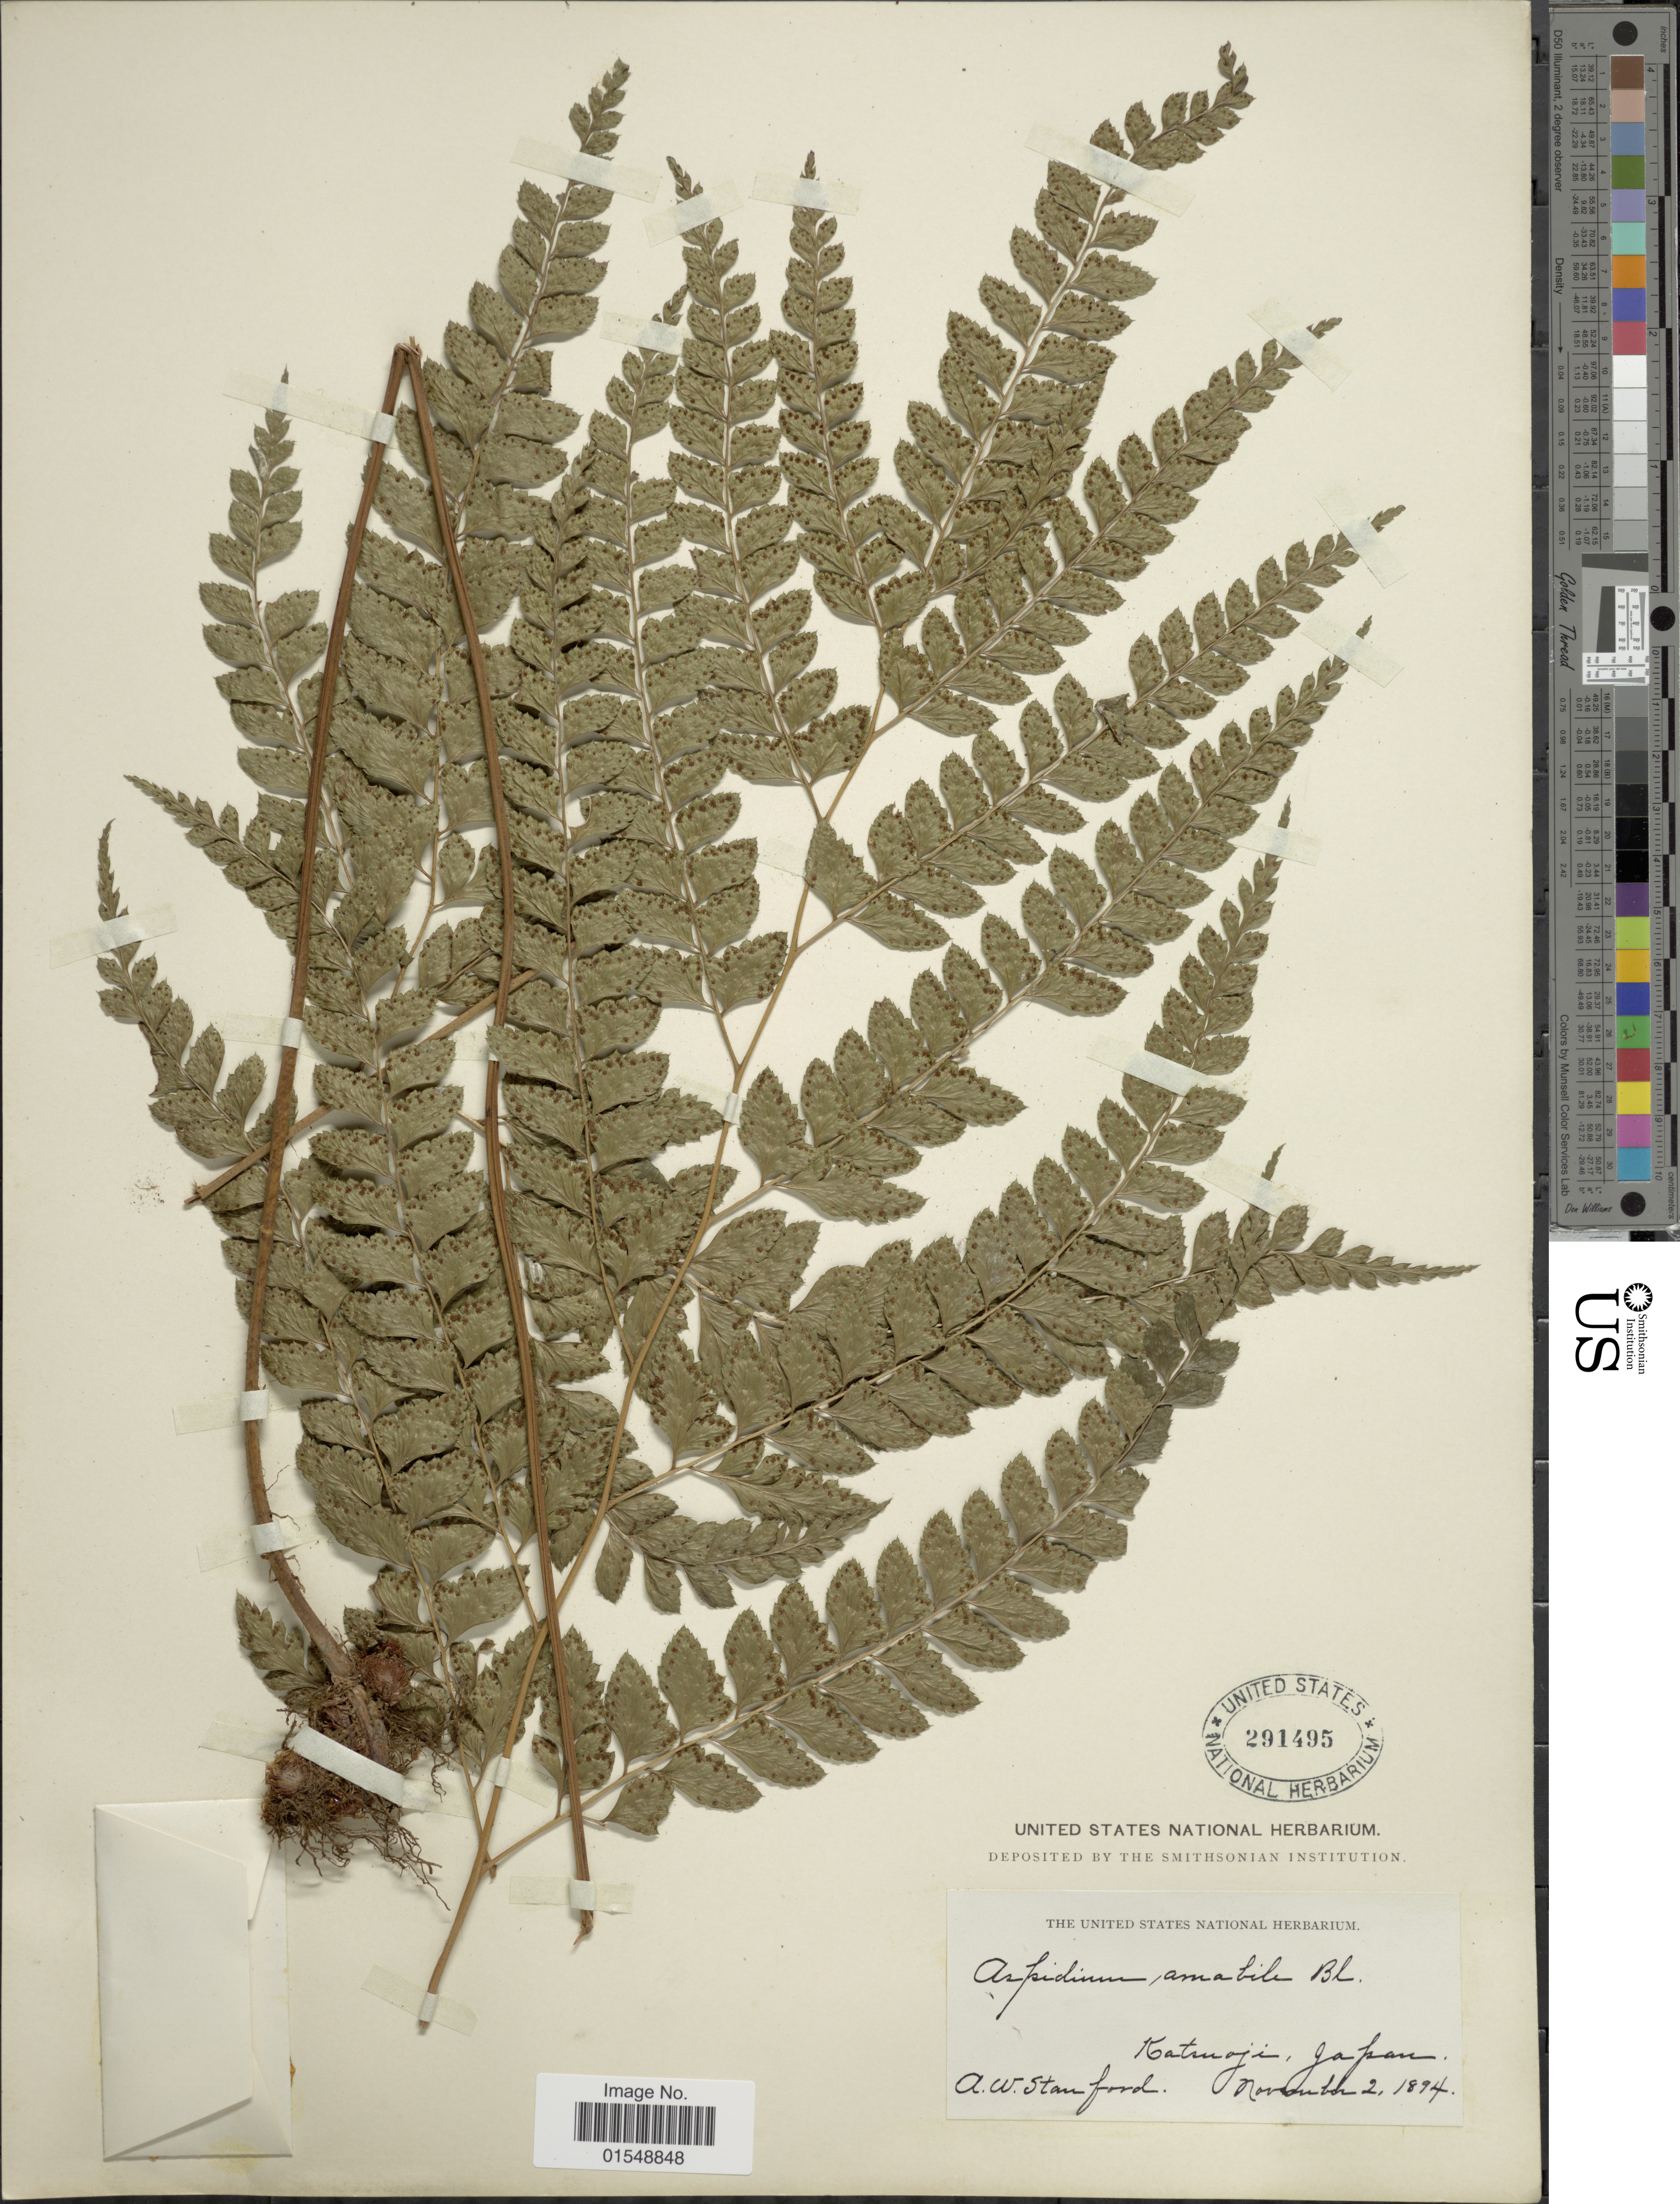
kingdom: Plantae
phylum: Tracheophyta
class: Polypodiopsida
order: Polypodiales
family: Dryopteridaceae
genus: Arachniodes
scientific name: Arachniodes amabilis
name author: (Blume) Tindale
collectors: A. Stanford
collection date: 1894-11-02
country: Japan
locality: Katsuoji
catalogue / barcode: US 291495